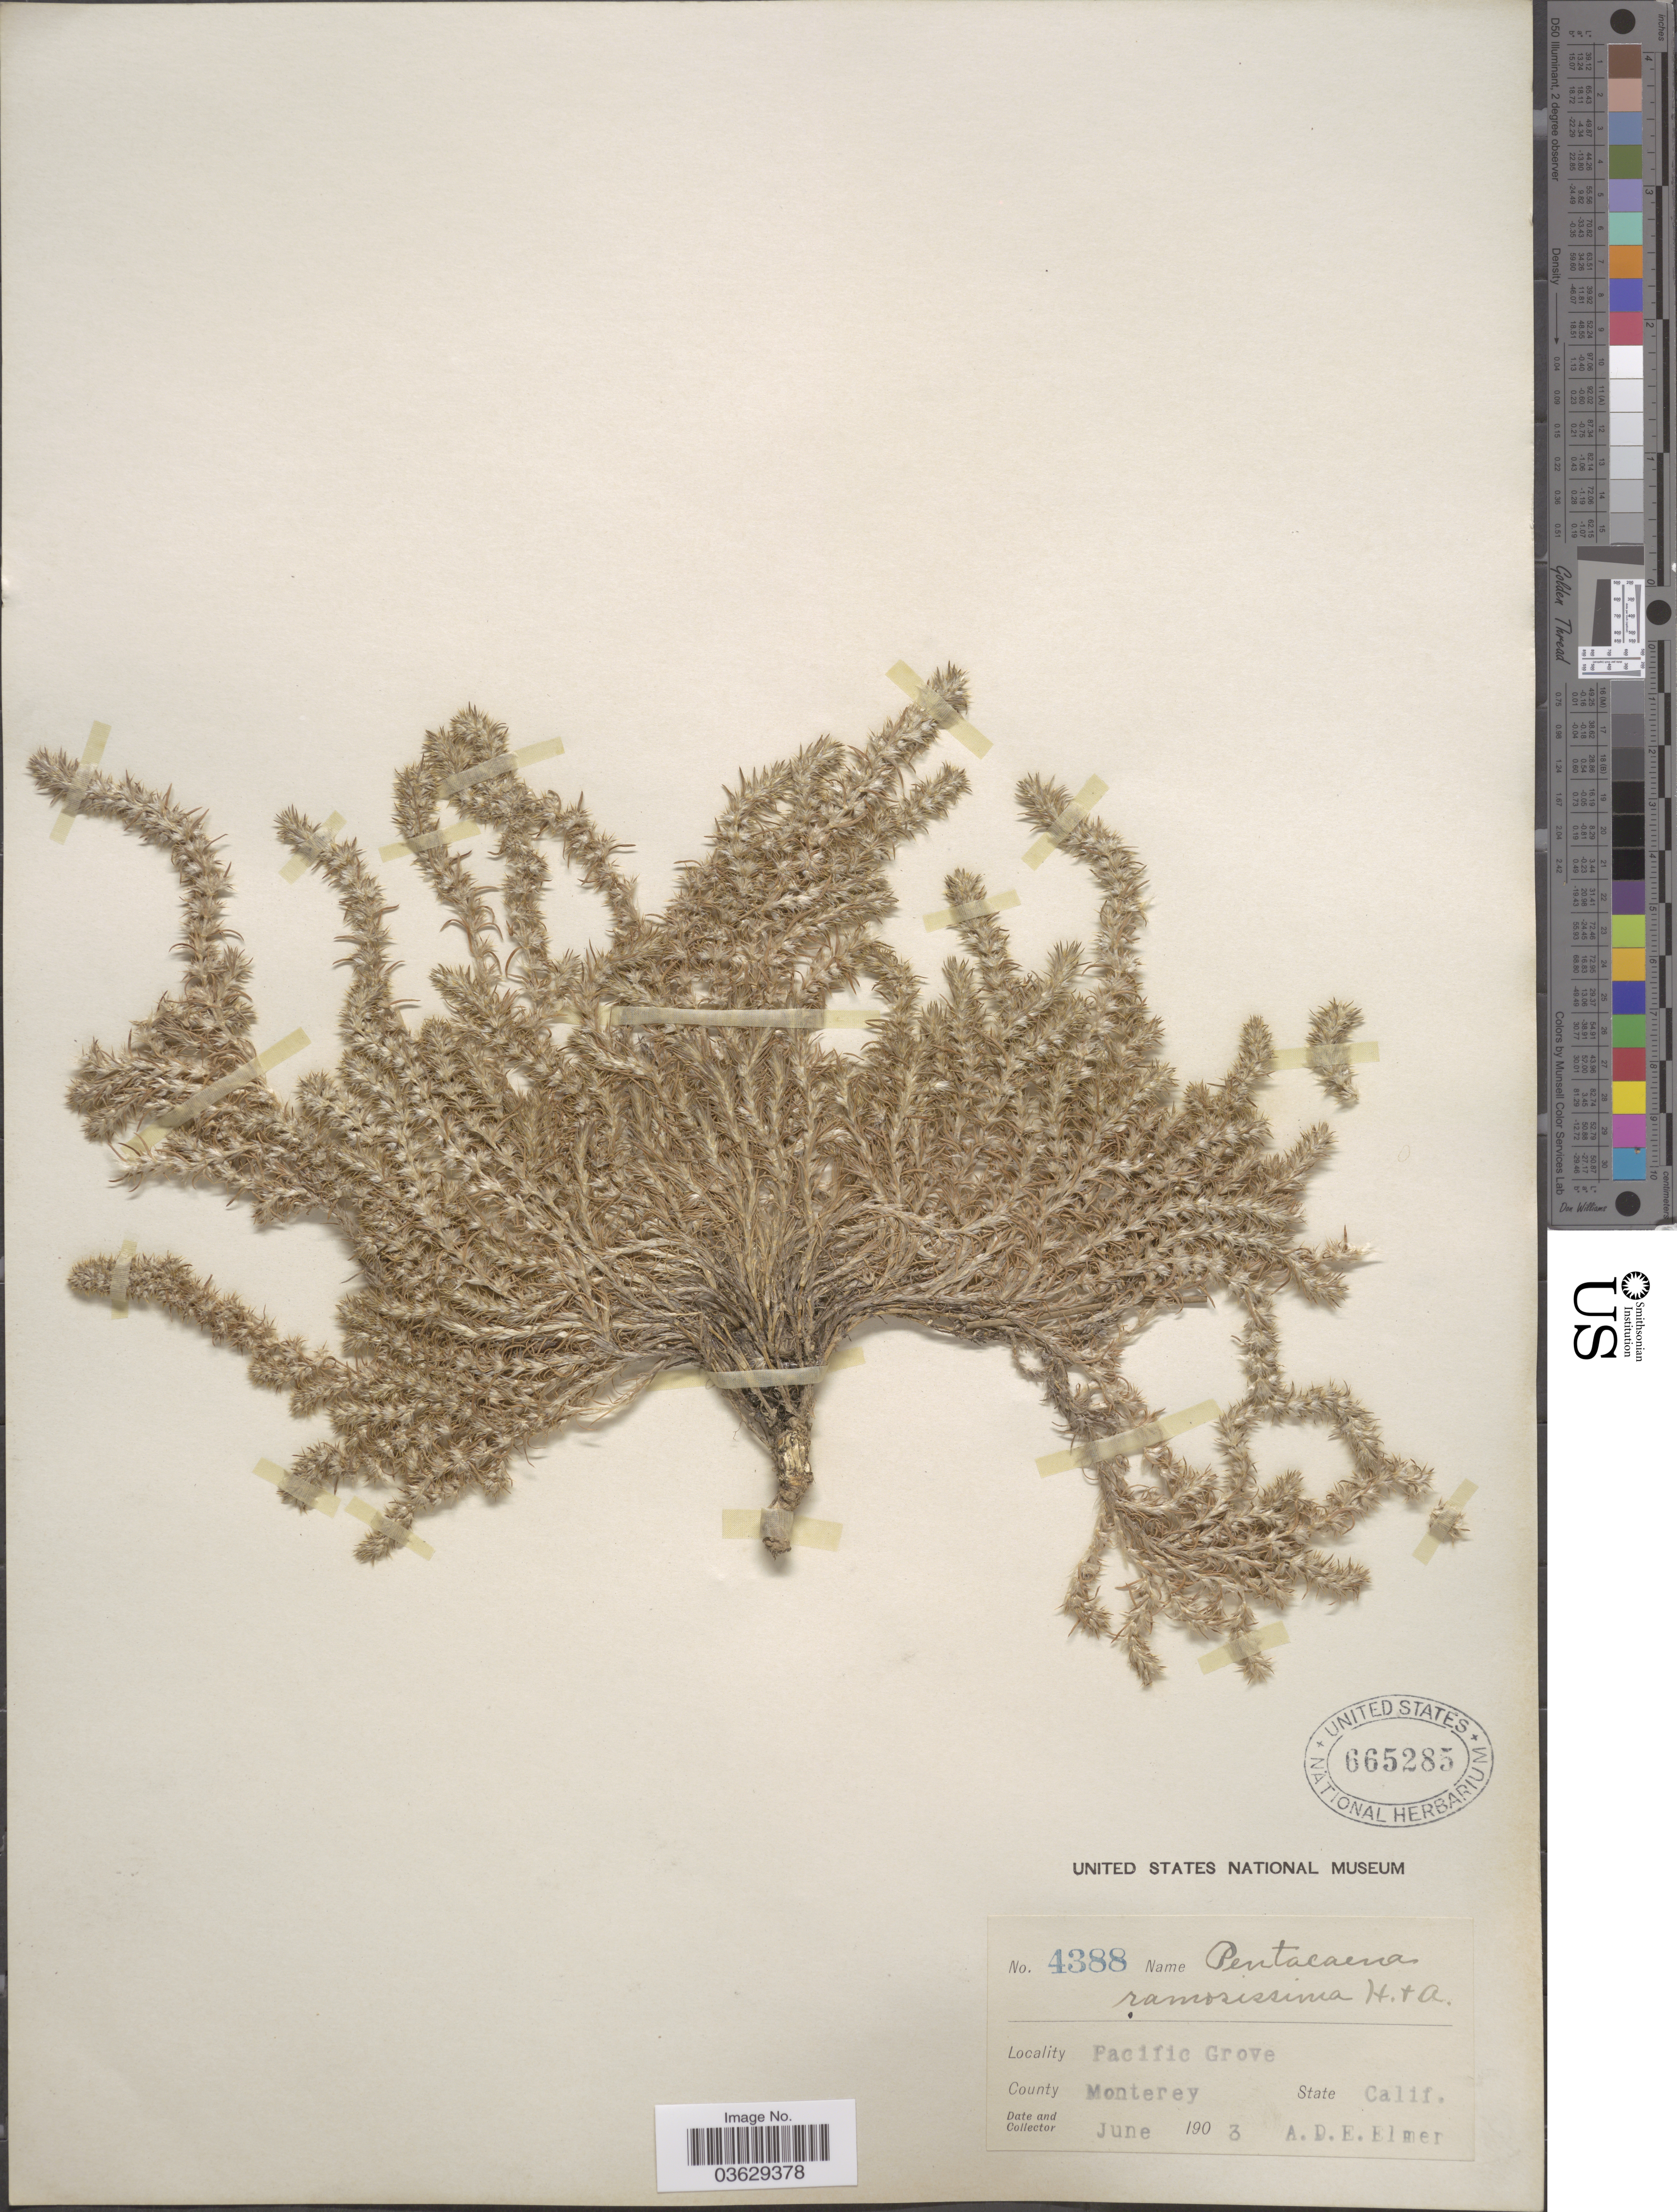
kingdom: Plantae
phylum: Tracheophyta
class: Magnoliopsida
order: Caryophyllales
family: Caryophyllaceae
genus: Cardionema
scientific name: Cardionema ramosissimum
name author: (Weinm.) A. Nelson & J.F. Macbr.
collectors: A. D. E. Elmer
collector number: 4388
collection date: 1903-06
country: United States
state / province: California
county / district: Monterey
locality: Pacific Grove. County Monterey.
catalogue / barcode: US 665285